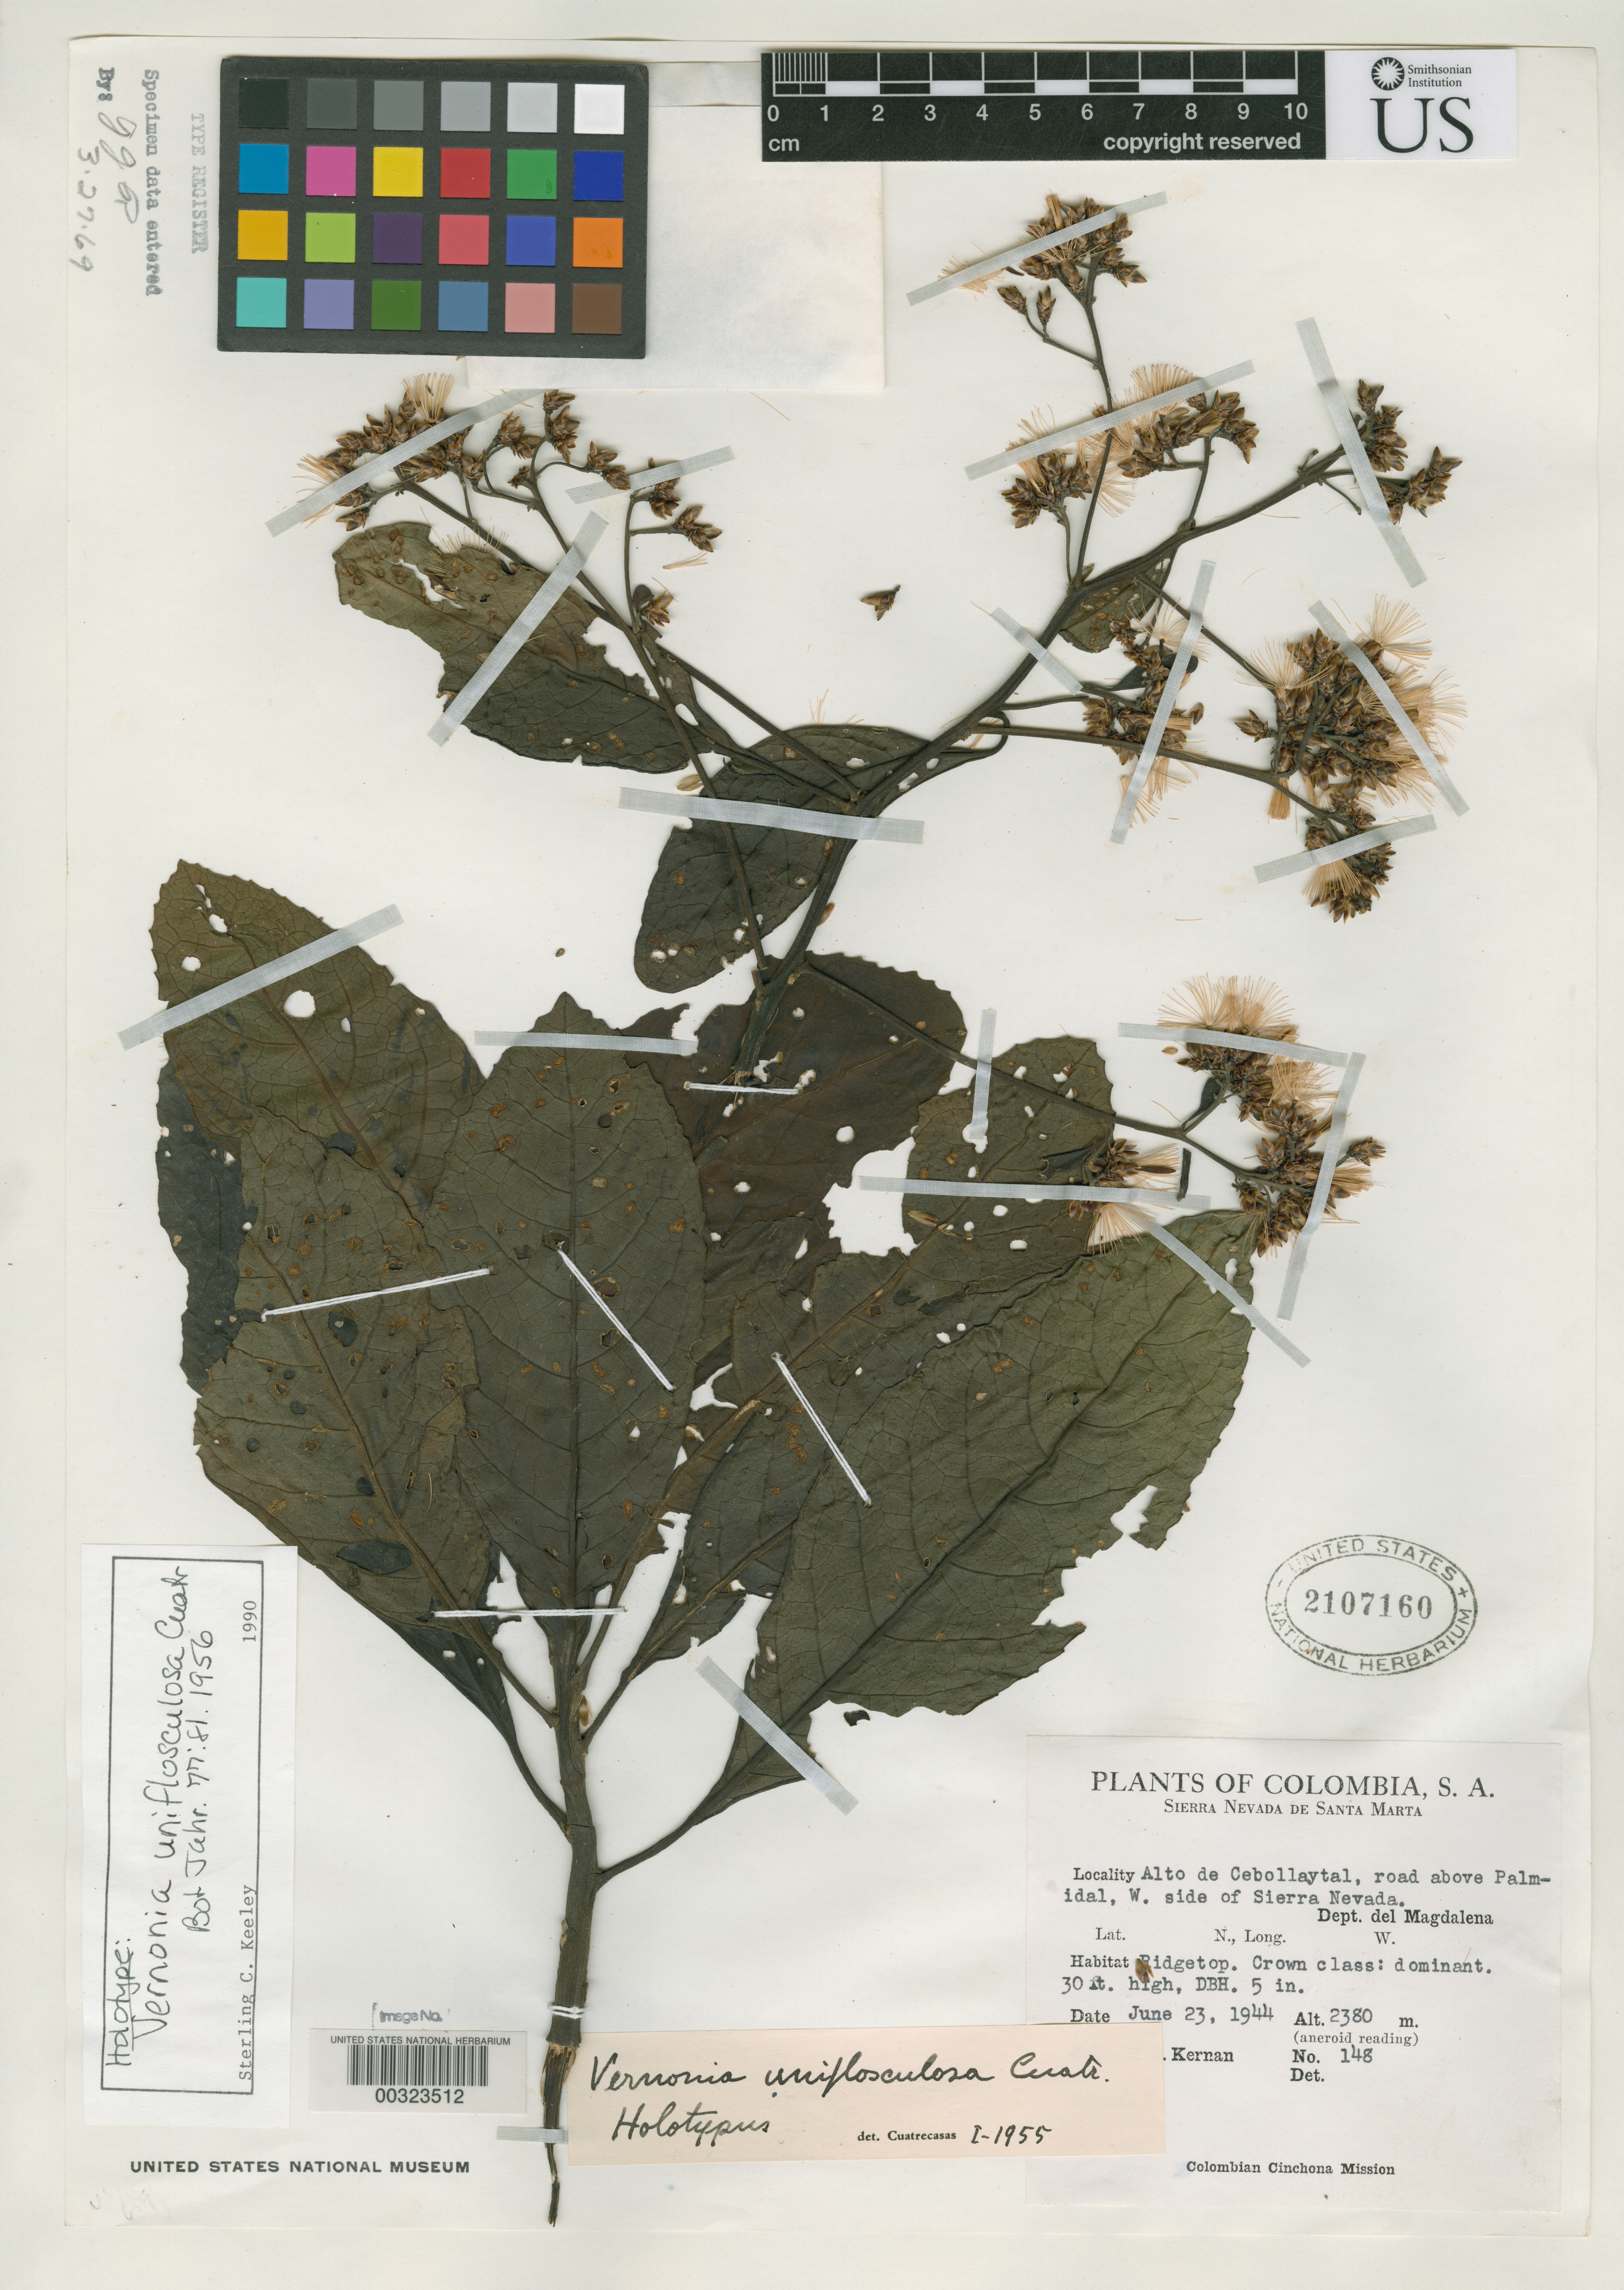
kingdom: Plantae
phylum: Tracheophyta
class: Magnoliopsida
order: Asterales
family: Asteraceae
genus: Vernonia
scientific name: Vernonia uniflosculosa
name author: Cuatrec.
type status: Holotype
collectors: H. Kernan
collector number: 148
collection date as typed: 23 Jun 1944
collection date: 1944-06-23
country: Colombia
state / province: Magdalena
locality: Palmidal.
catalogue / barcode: US 2107160